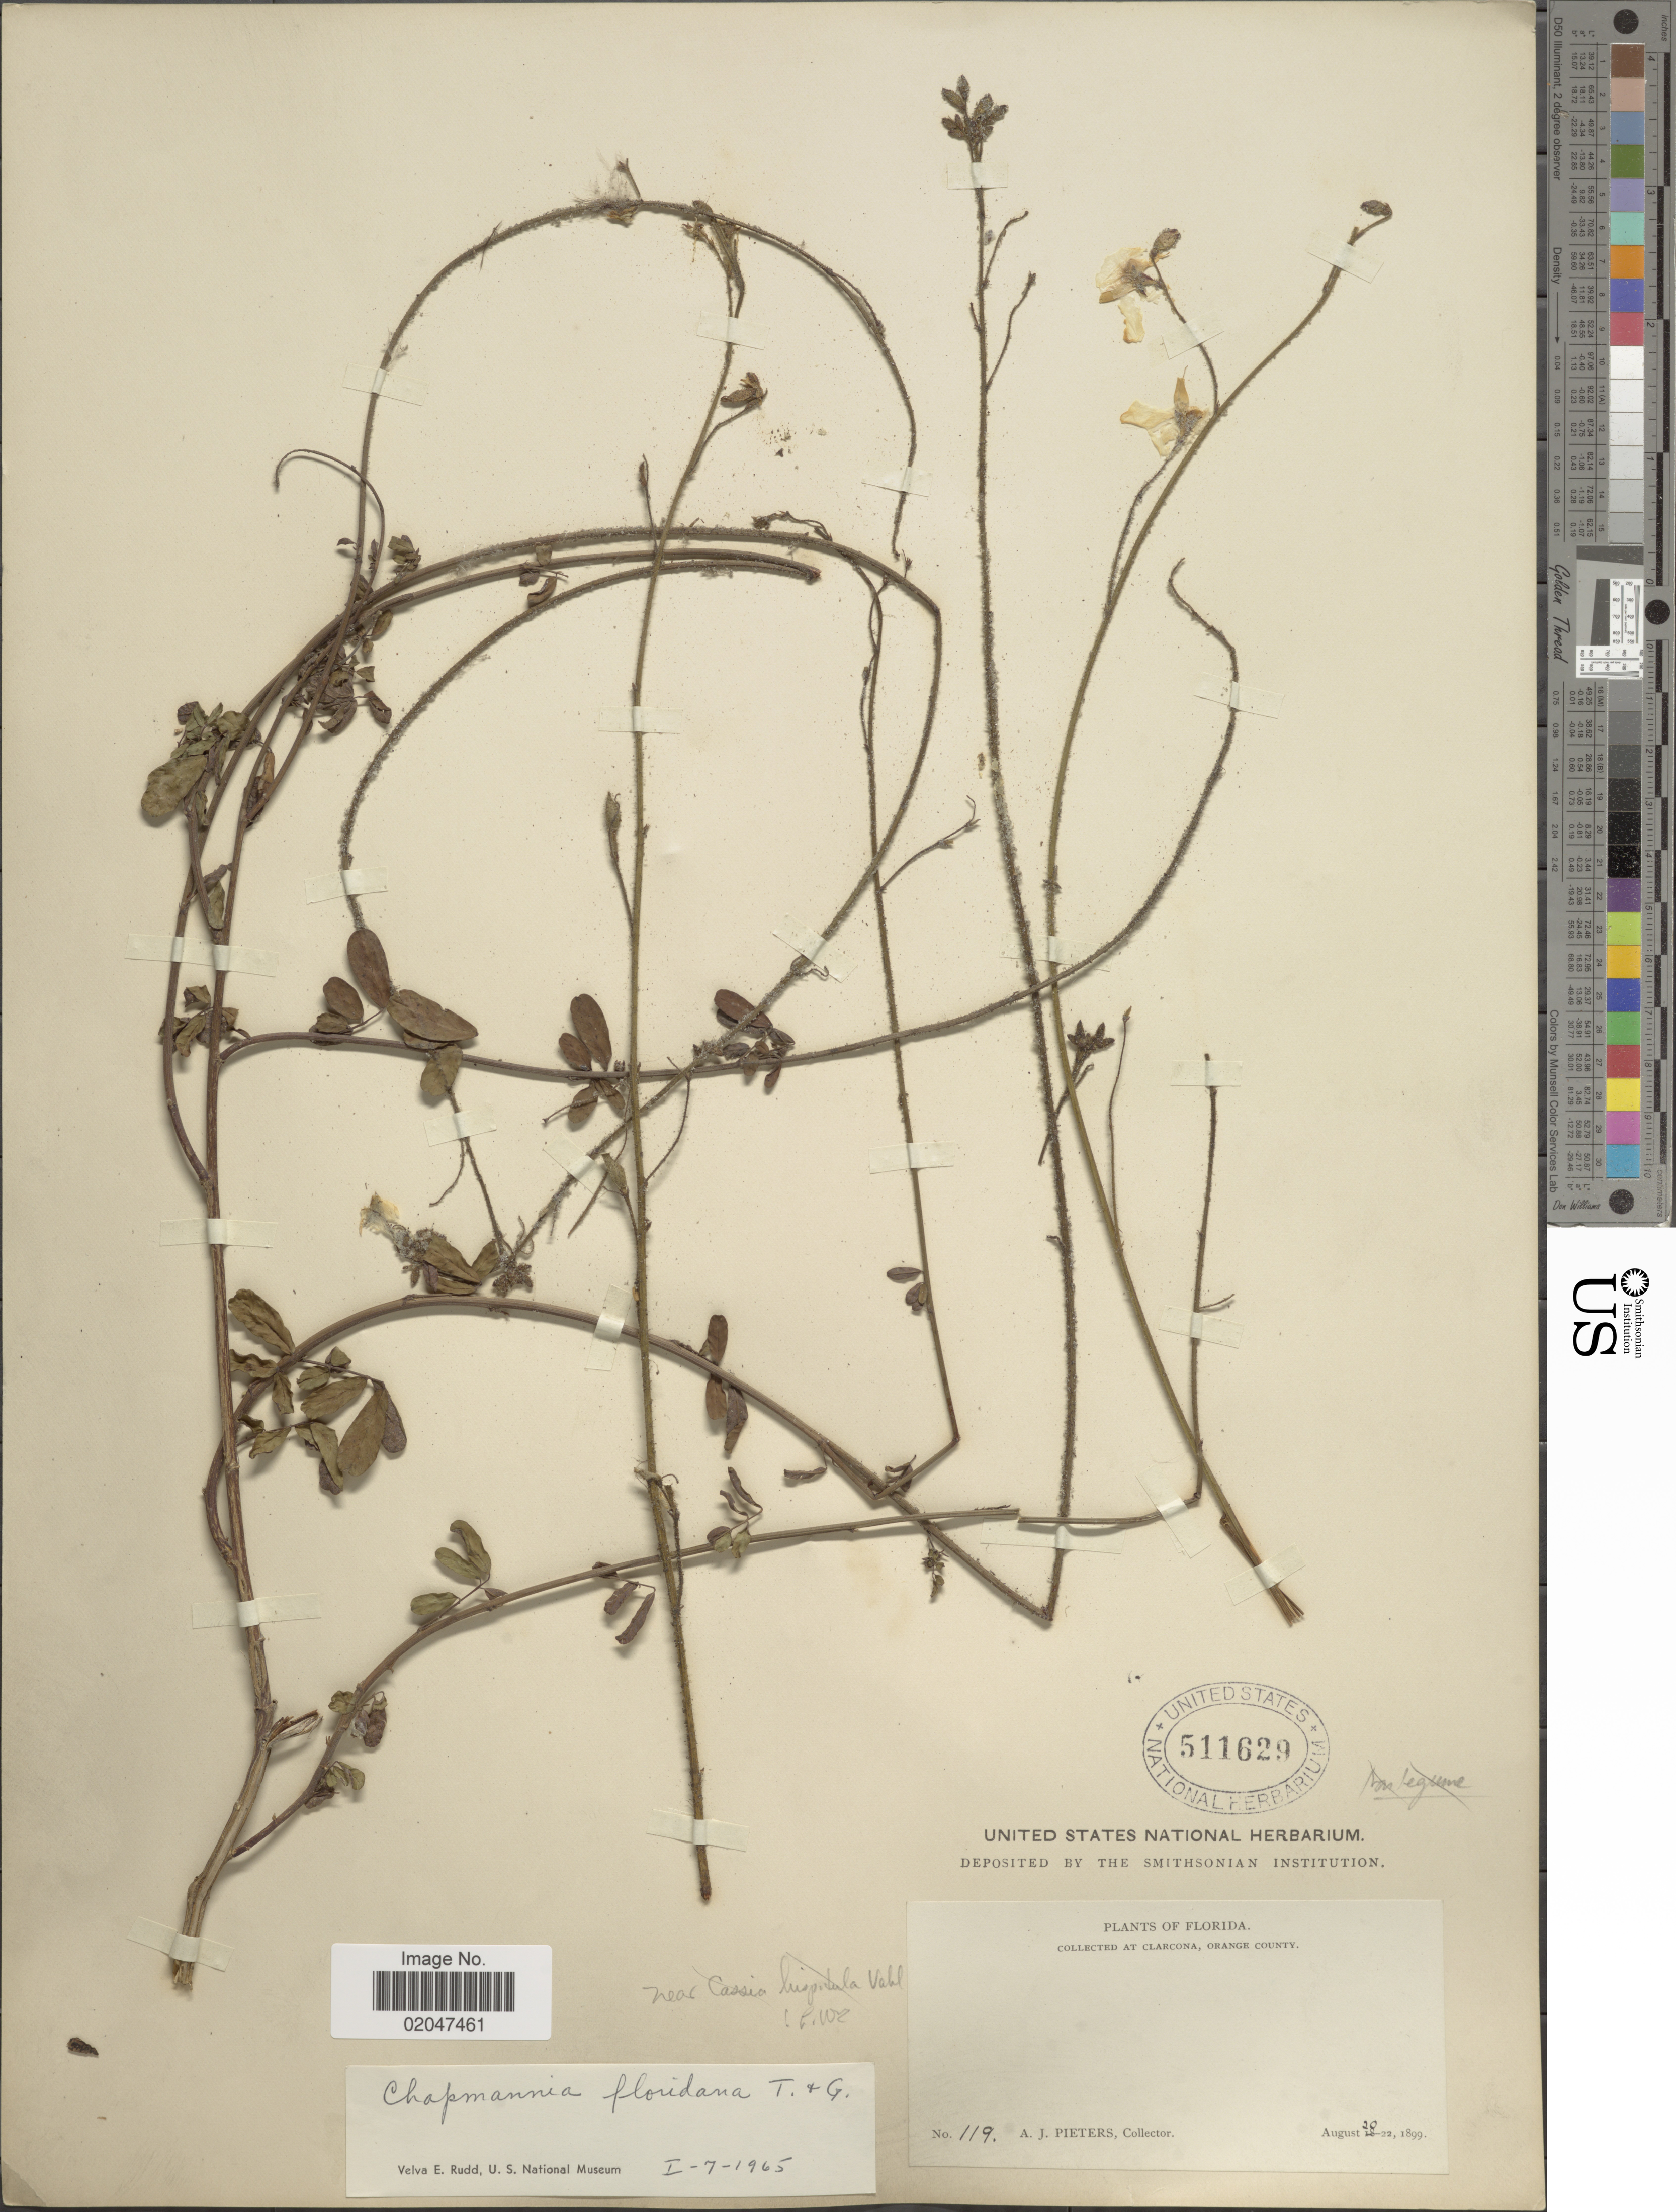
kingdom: Plantae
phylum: Tracheophyta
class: Magnoliopsida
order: Fabales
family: Fabaceae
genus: Chapmannia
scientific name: Chapmannia floridana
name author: Torr. & A. Gray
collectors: A. Pieters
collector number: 119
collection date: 1899-08-20/1899-08-22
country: United States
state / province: Florida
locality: Clarcona, Orange County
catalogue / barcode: US 511629